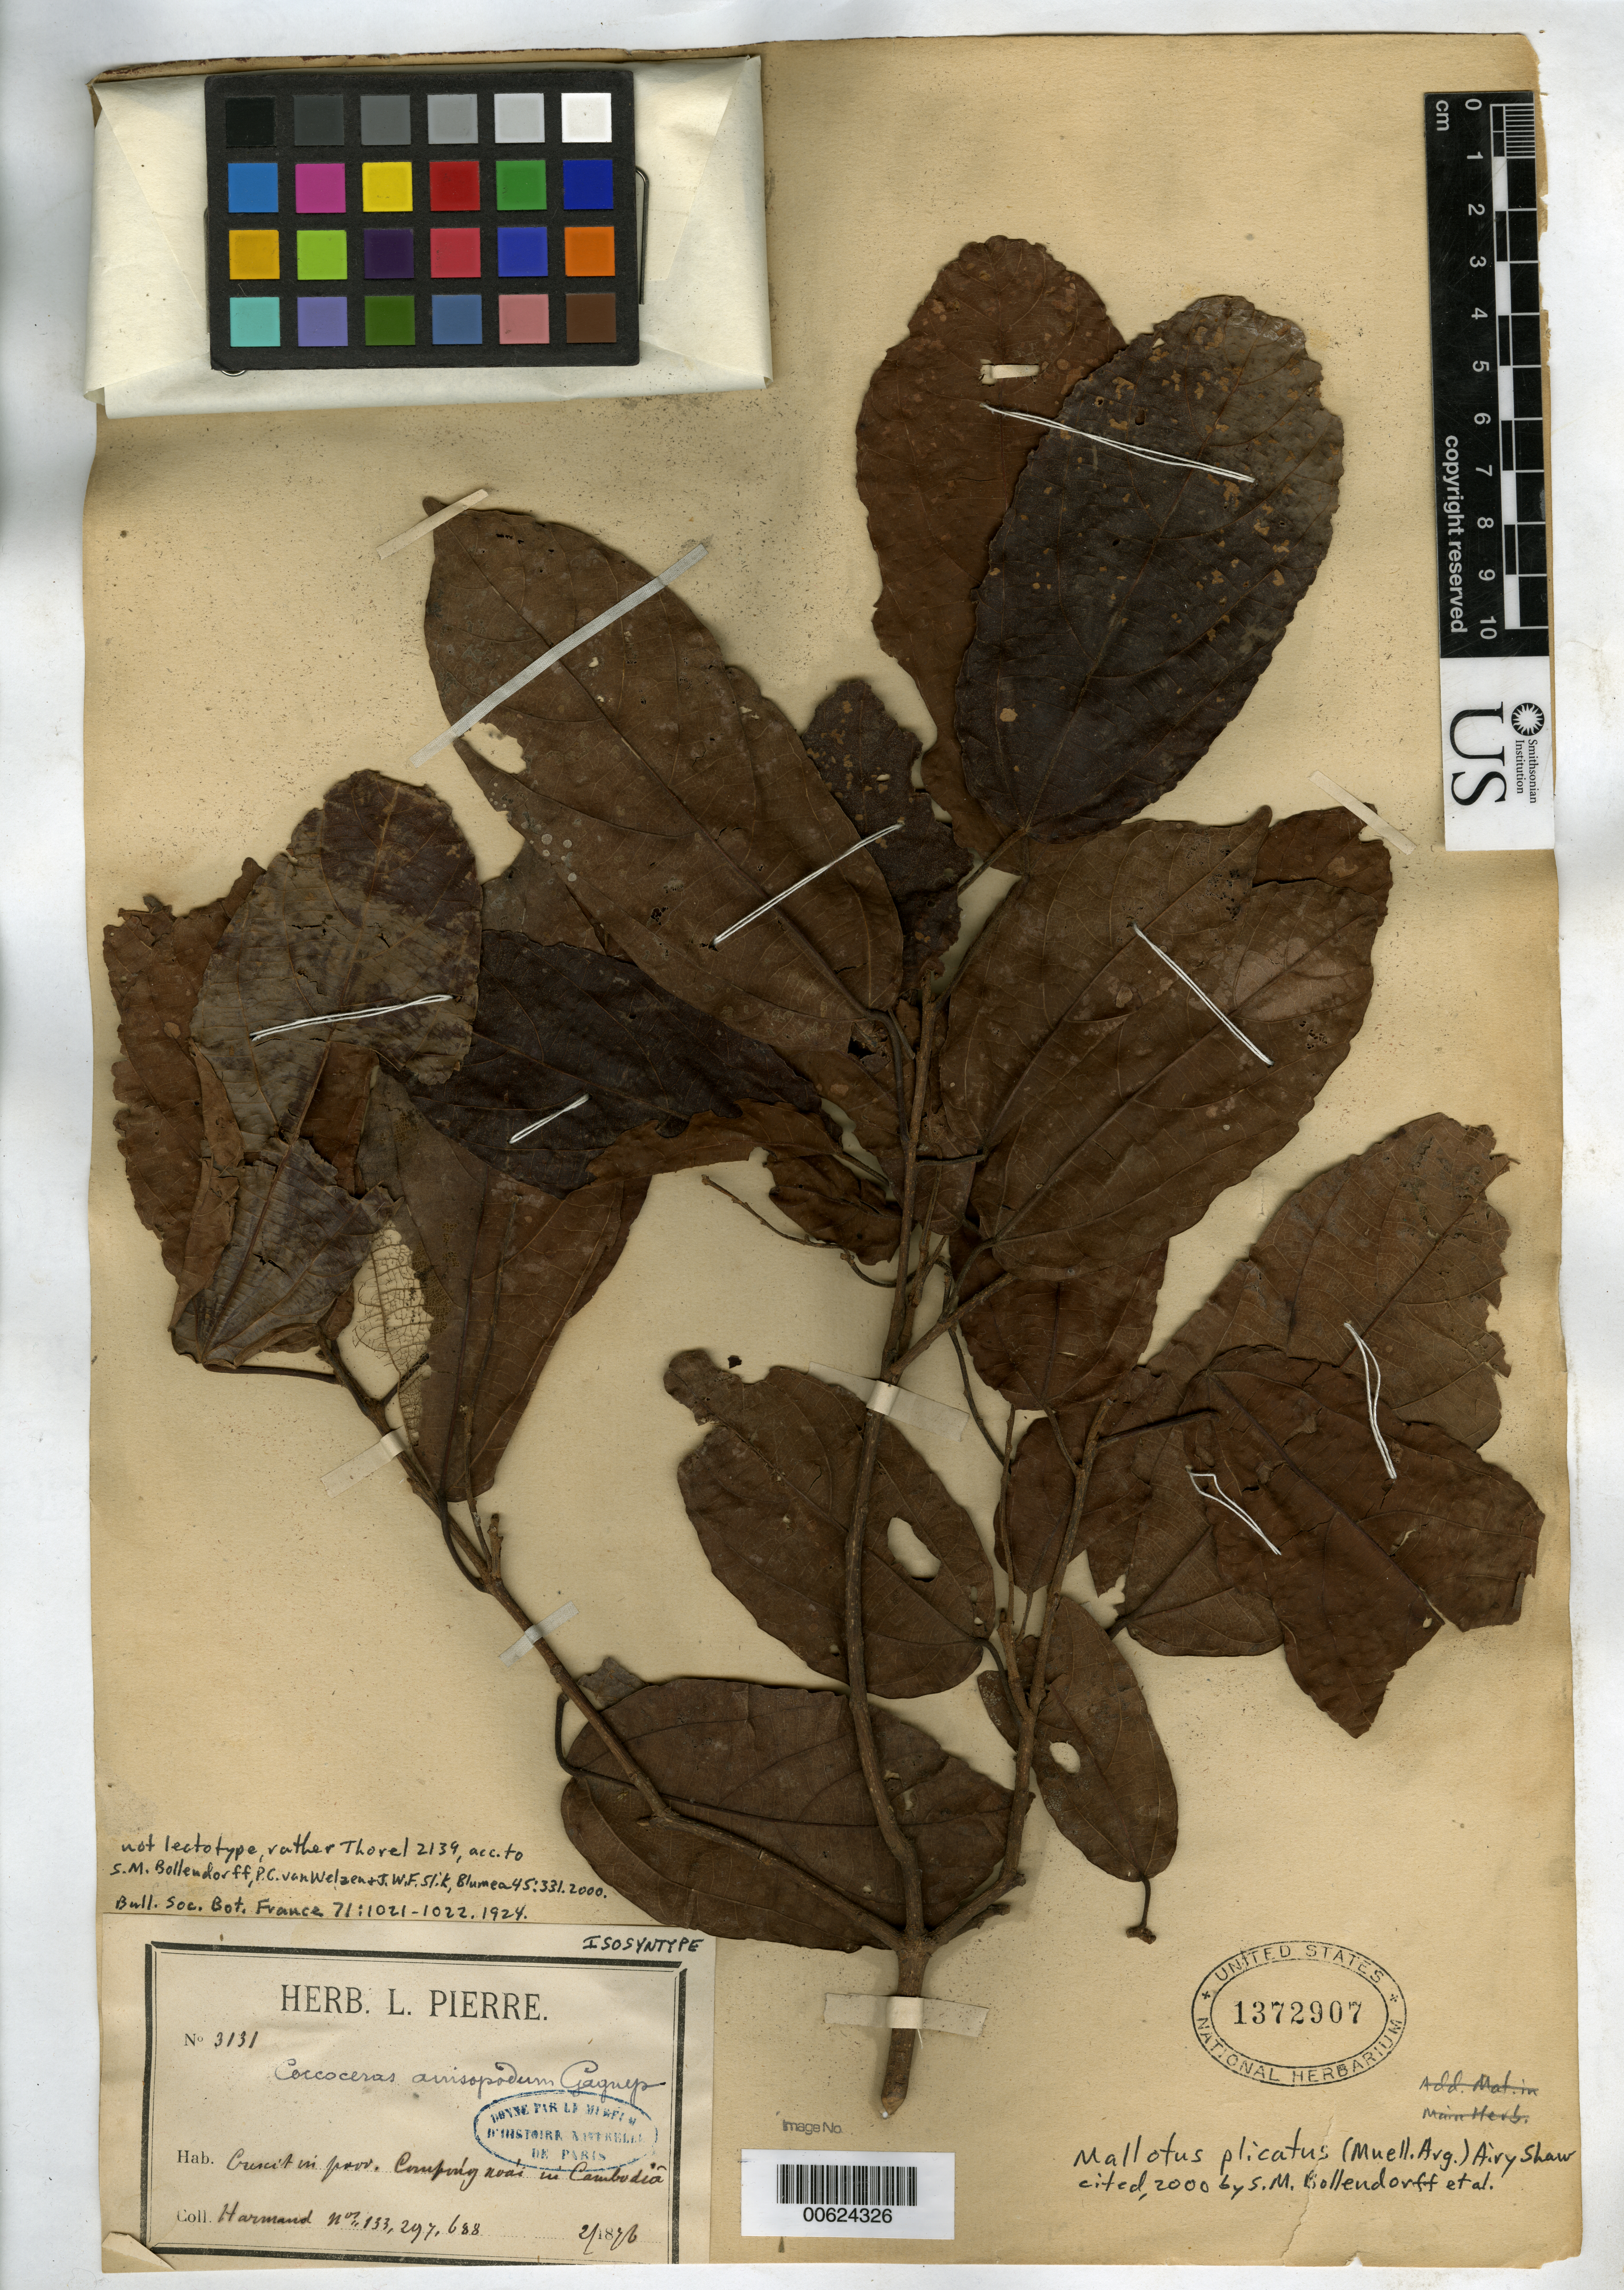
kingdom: Plantae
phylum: Tracheophyta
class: Magnoliopsida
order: Malpighiales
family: Euphorbiaceae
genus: Coccoceras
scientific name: Coccoceras anisopodum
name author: Gagnep.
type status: Isosyntype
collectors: F. Harmand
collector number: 3131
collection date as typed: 18 Feb 1870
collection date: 1870-02-18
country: Cambodia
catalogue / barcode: US 1372907